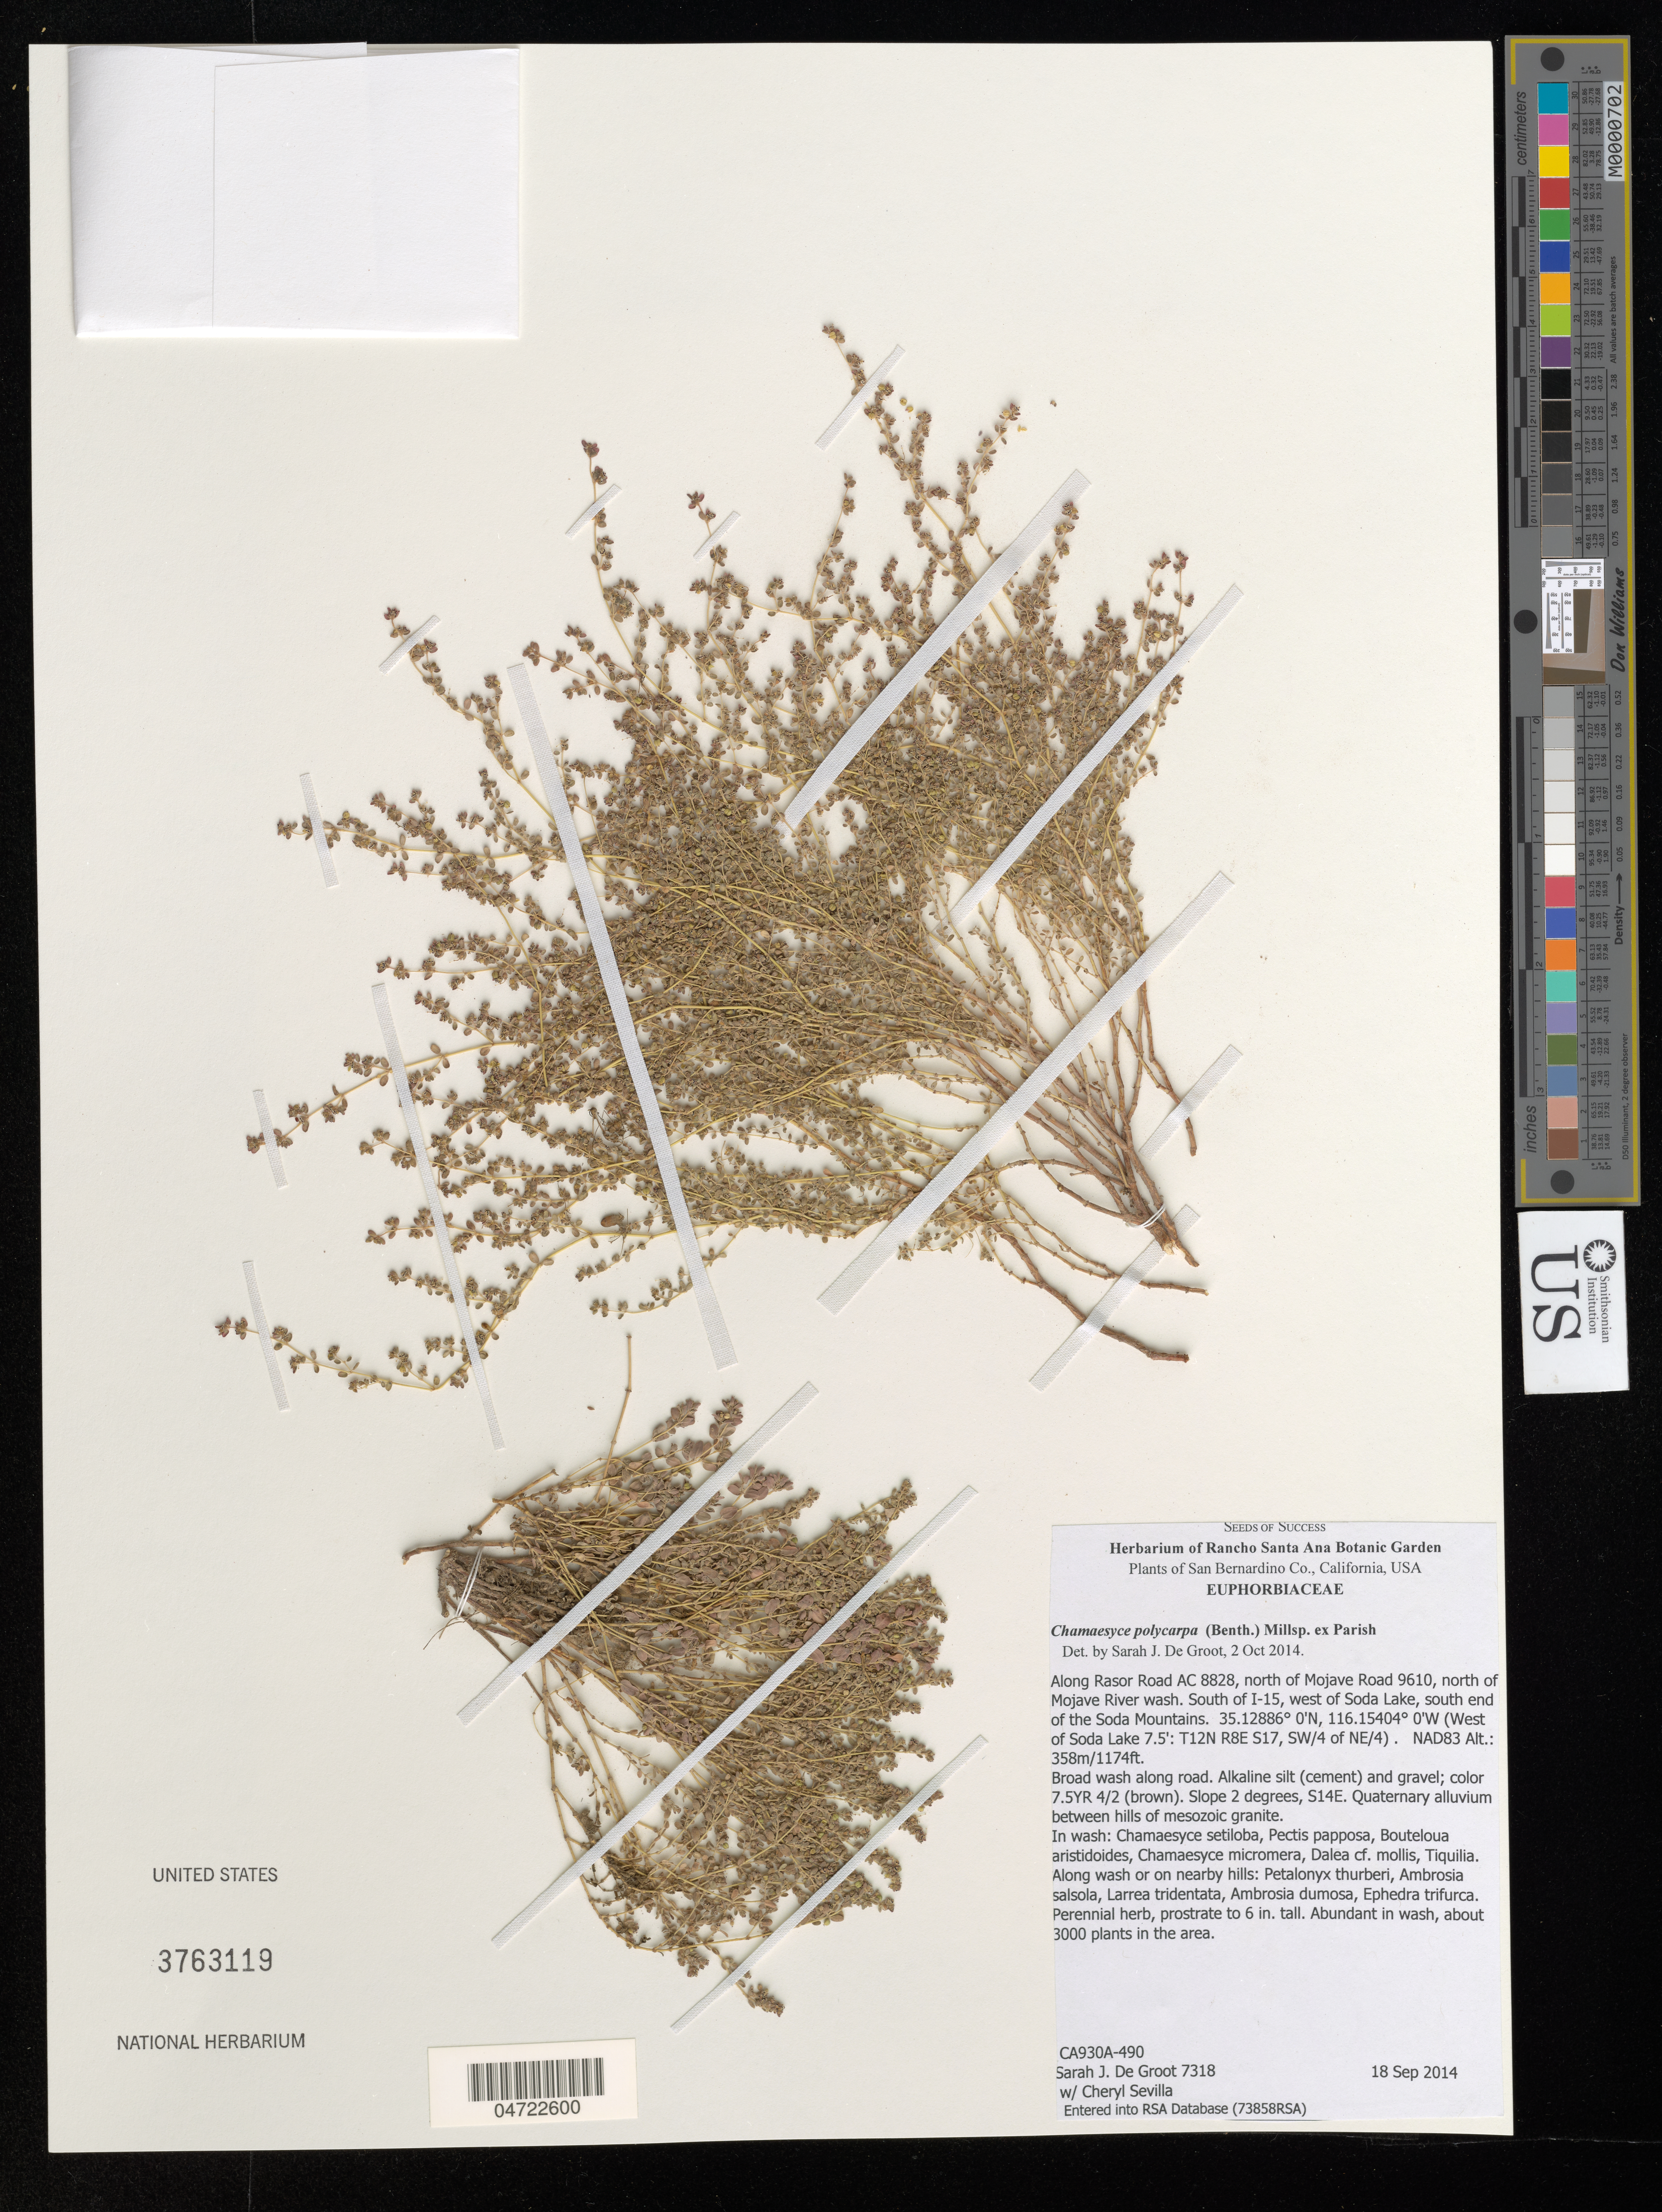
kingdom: Plantae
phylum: Tracheophyta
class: Magnoliopsida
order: Malpighiales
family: Euphorbiaceae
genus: Chamaesyce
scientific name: Chamaesyce polycarpa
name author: (Benth.) Millsp.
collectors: S. De Groot & C. Sevilla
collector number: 7318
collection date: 2014-09-18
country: United States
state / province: California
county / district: San Bernardino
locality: San Bernardino Co. Along Rasor Road AC 8828, north of Mojave Road 9610, north of Mojave River wash. South of I-15, west of Soda Lake, south end of the Soda Mountains. (West of Soda Lake 7.5': T12N R8E S17, SW/4 of NE/4).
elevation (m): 358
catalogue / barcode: US 3763119